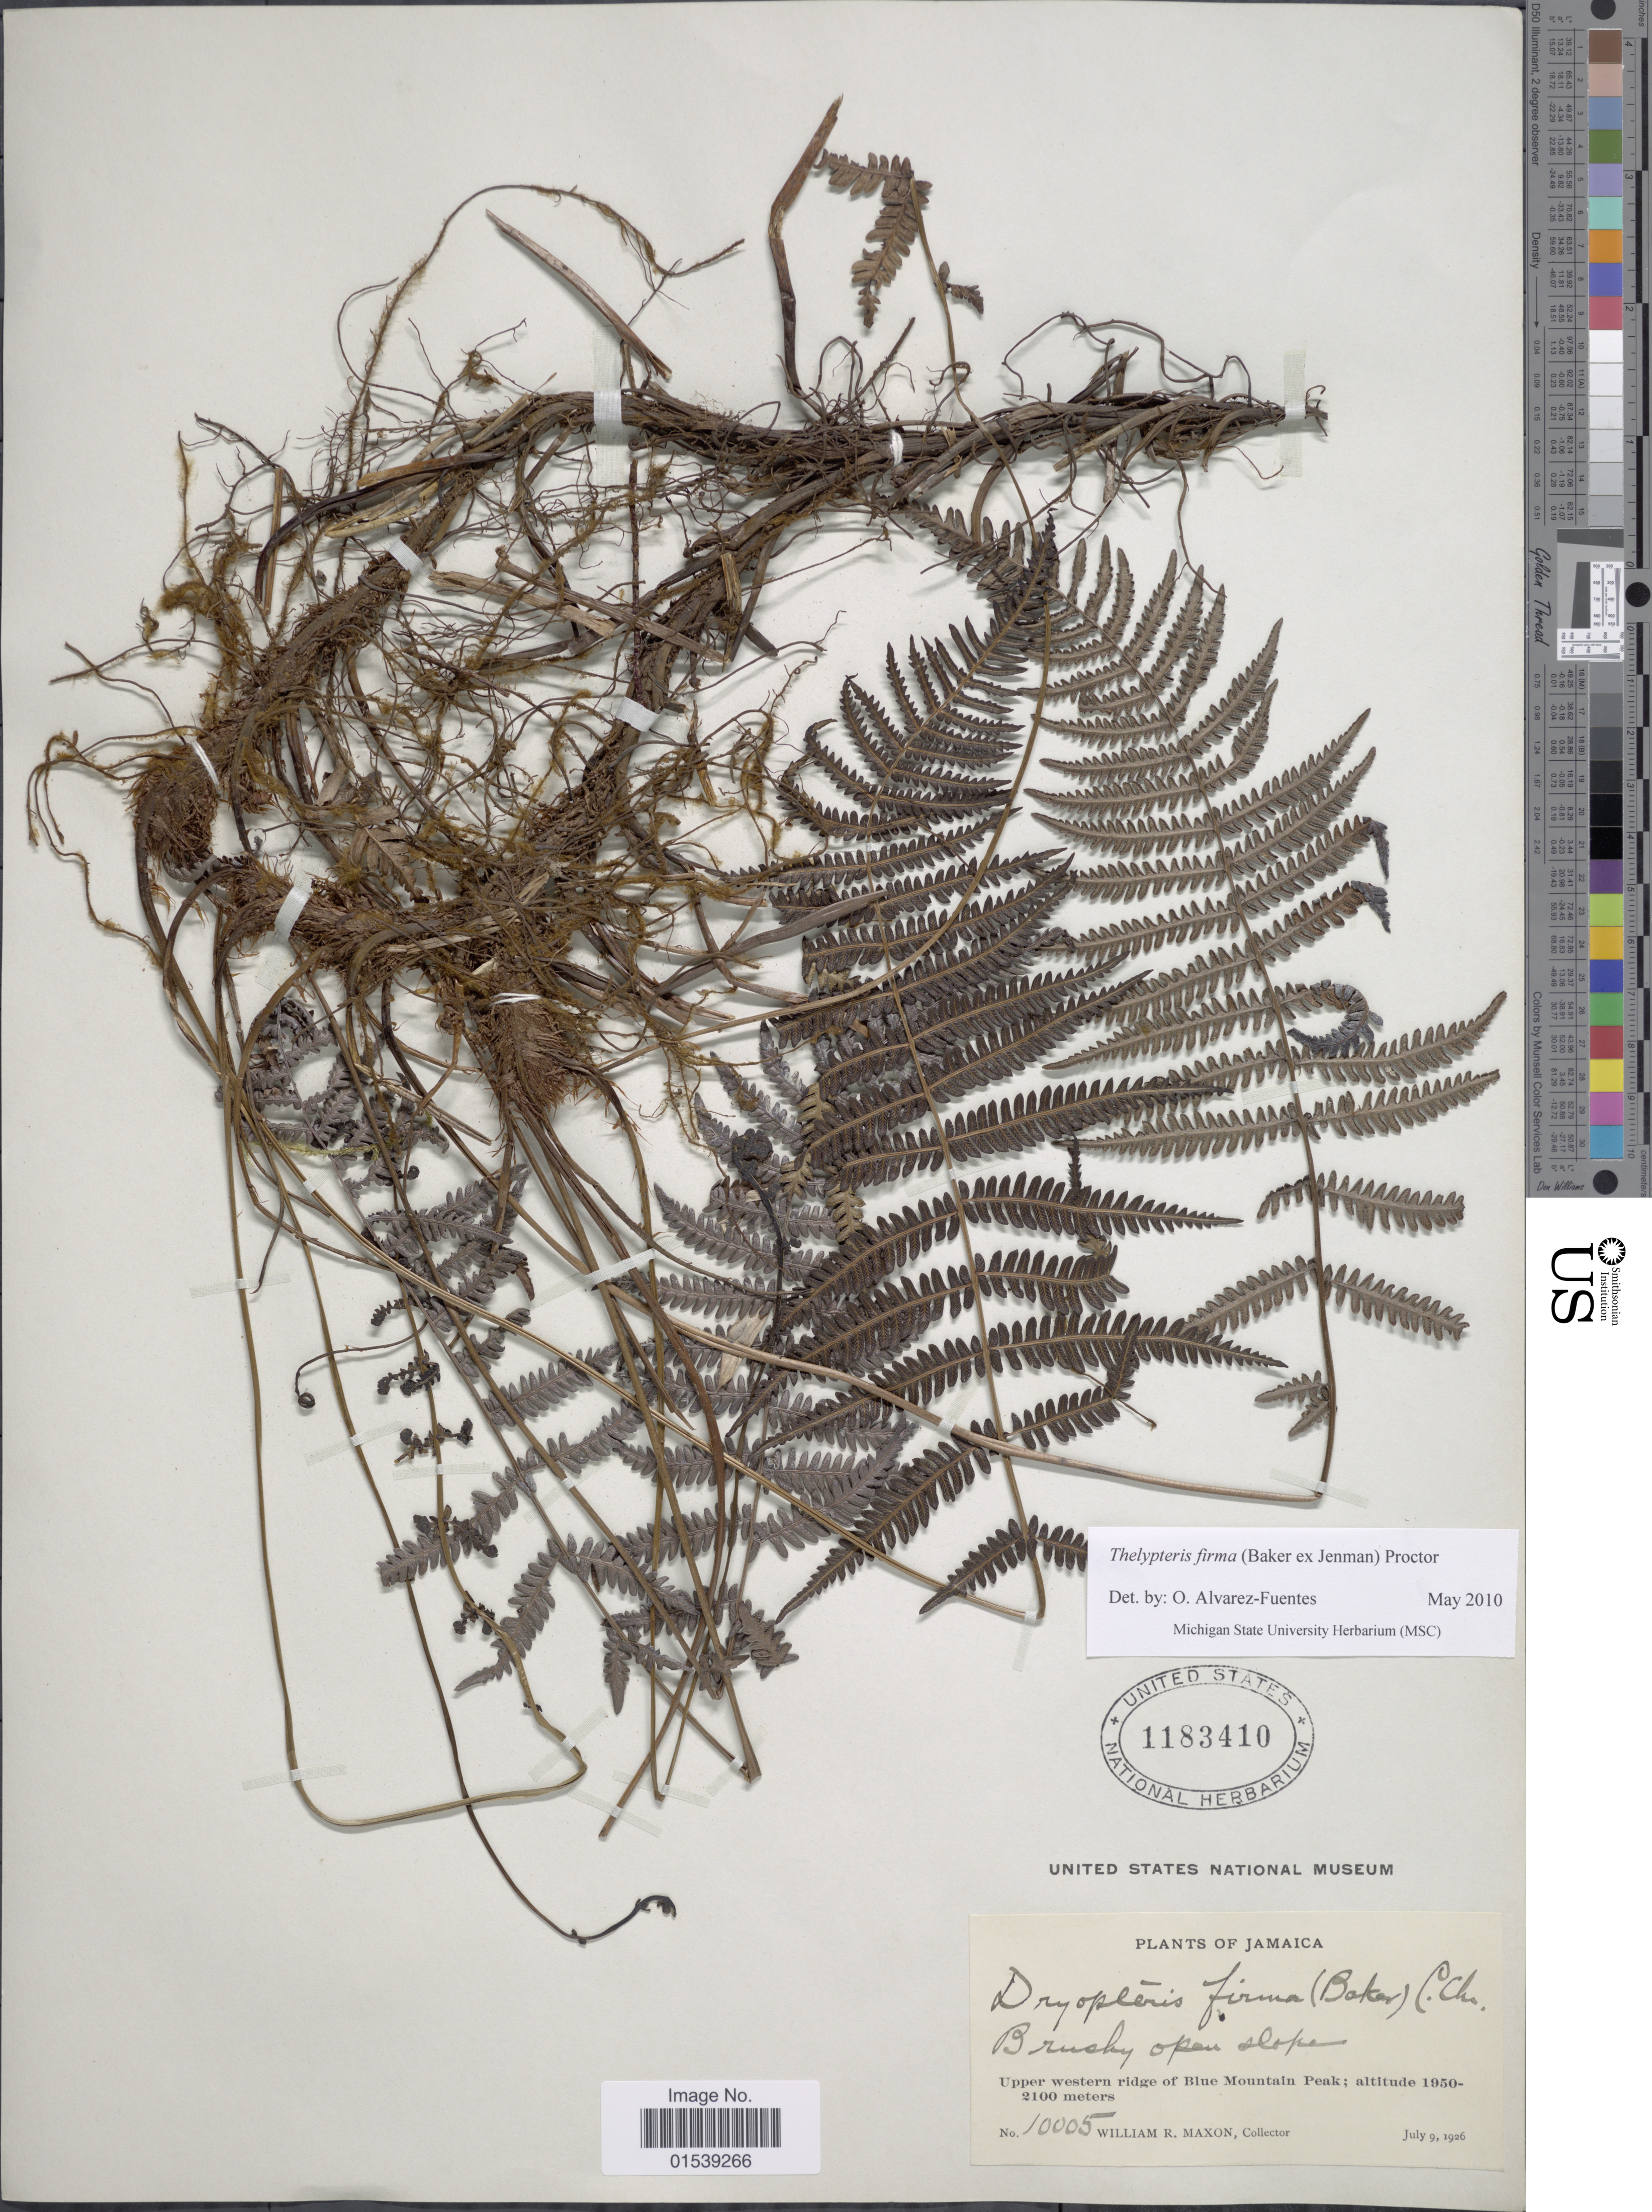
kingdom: Plantae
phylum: Tracheophyta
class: Polypodiopsida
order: Polypodiales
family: Thelypteridaceae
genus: Amauropelta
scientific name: Amauropelta firma (Baker) comb. nov., ined. 2015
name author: (Baker)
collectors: W. R. Maxon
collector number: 10005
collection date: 1926-07-09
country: Jamaica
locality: Upper western ridge of Blue Mountain Peak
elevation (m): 1950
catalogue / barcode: US 1183410